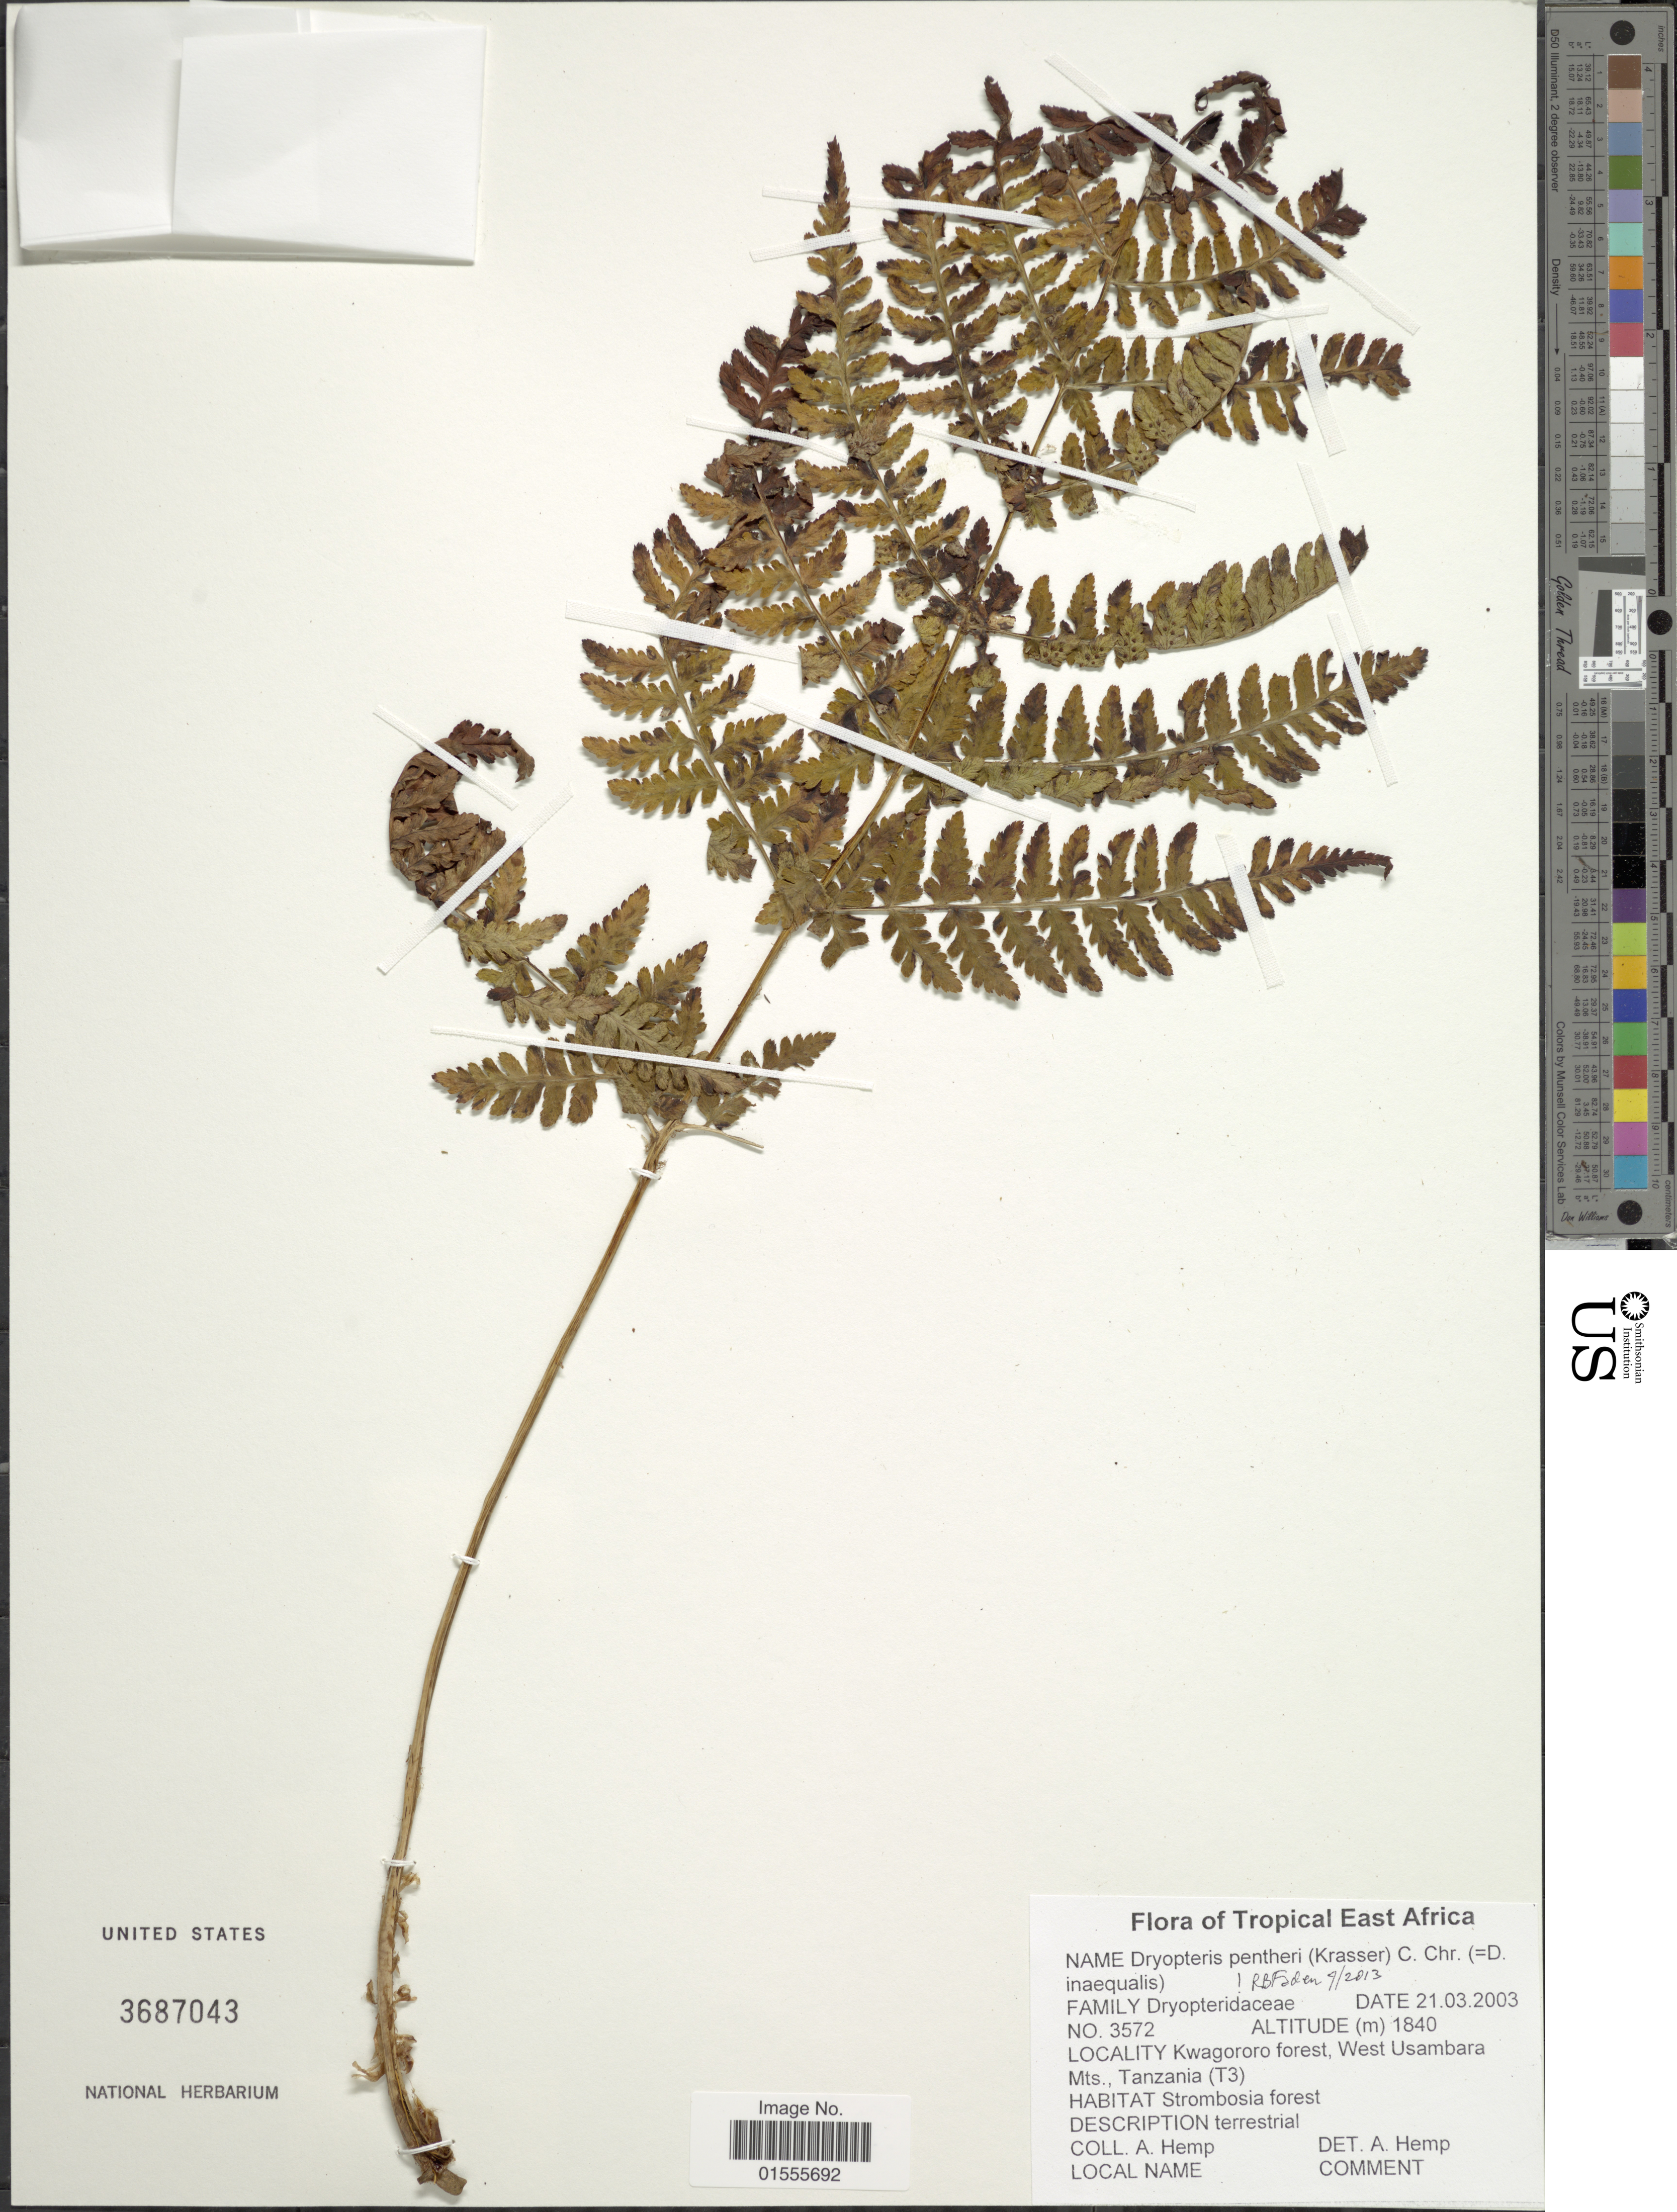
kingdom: Plantae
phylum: Tracheophyta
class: Polypodiopsida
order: Polypodiales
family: Dryopteridaceae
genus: Dryopteris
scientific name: Dryopteris pentheri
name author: (Krasser) C. Chr.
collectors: A. Hemp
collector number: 3572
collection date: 2003-03-21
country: Tanzania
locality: Tropical East Africa, Kwagororo forest, West Usambara Mts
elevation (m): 1840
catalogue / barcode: US 3687043